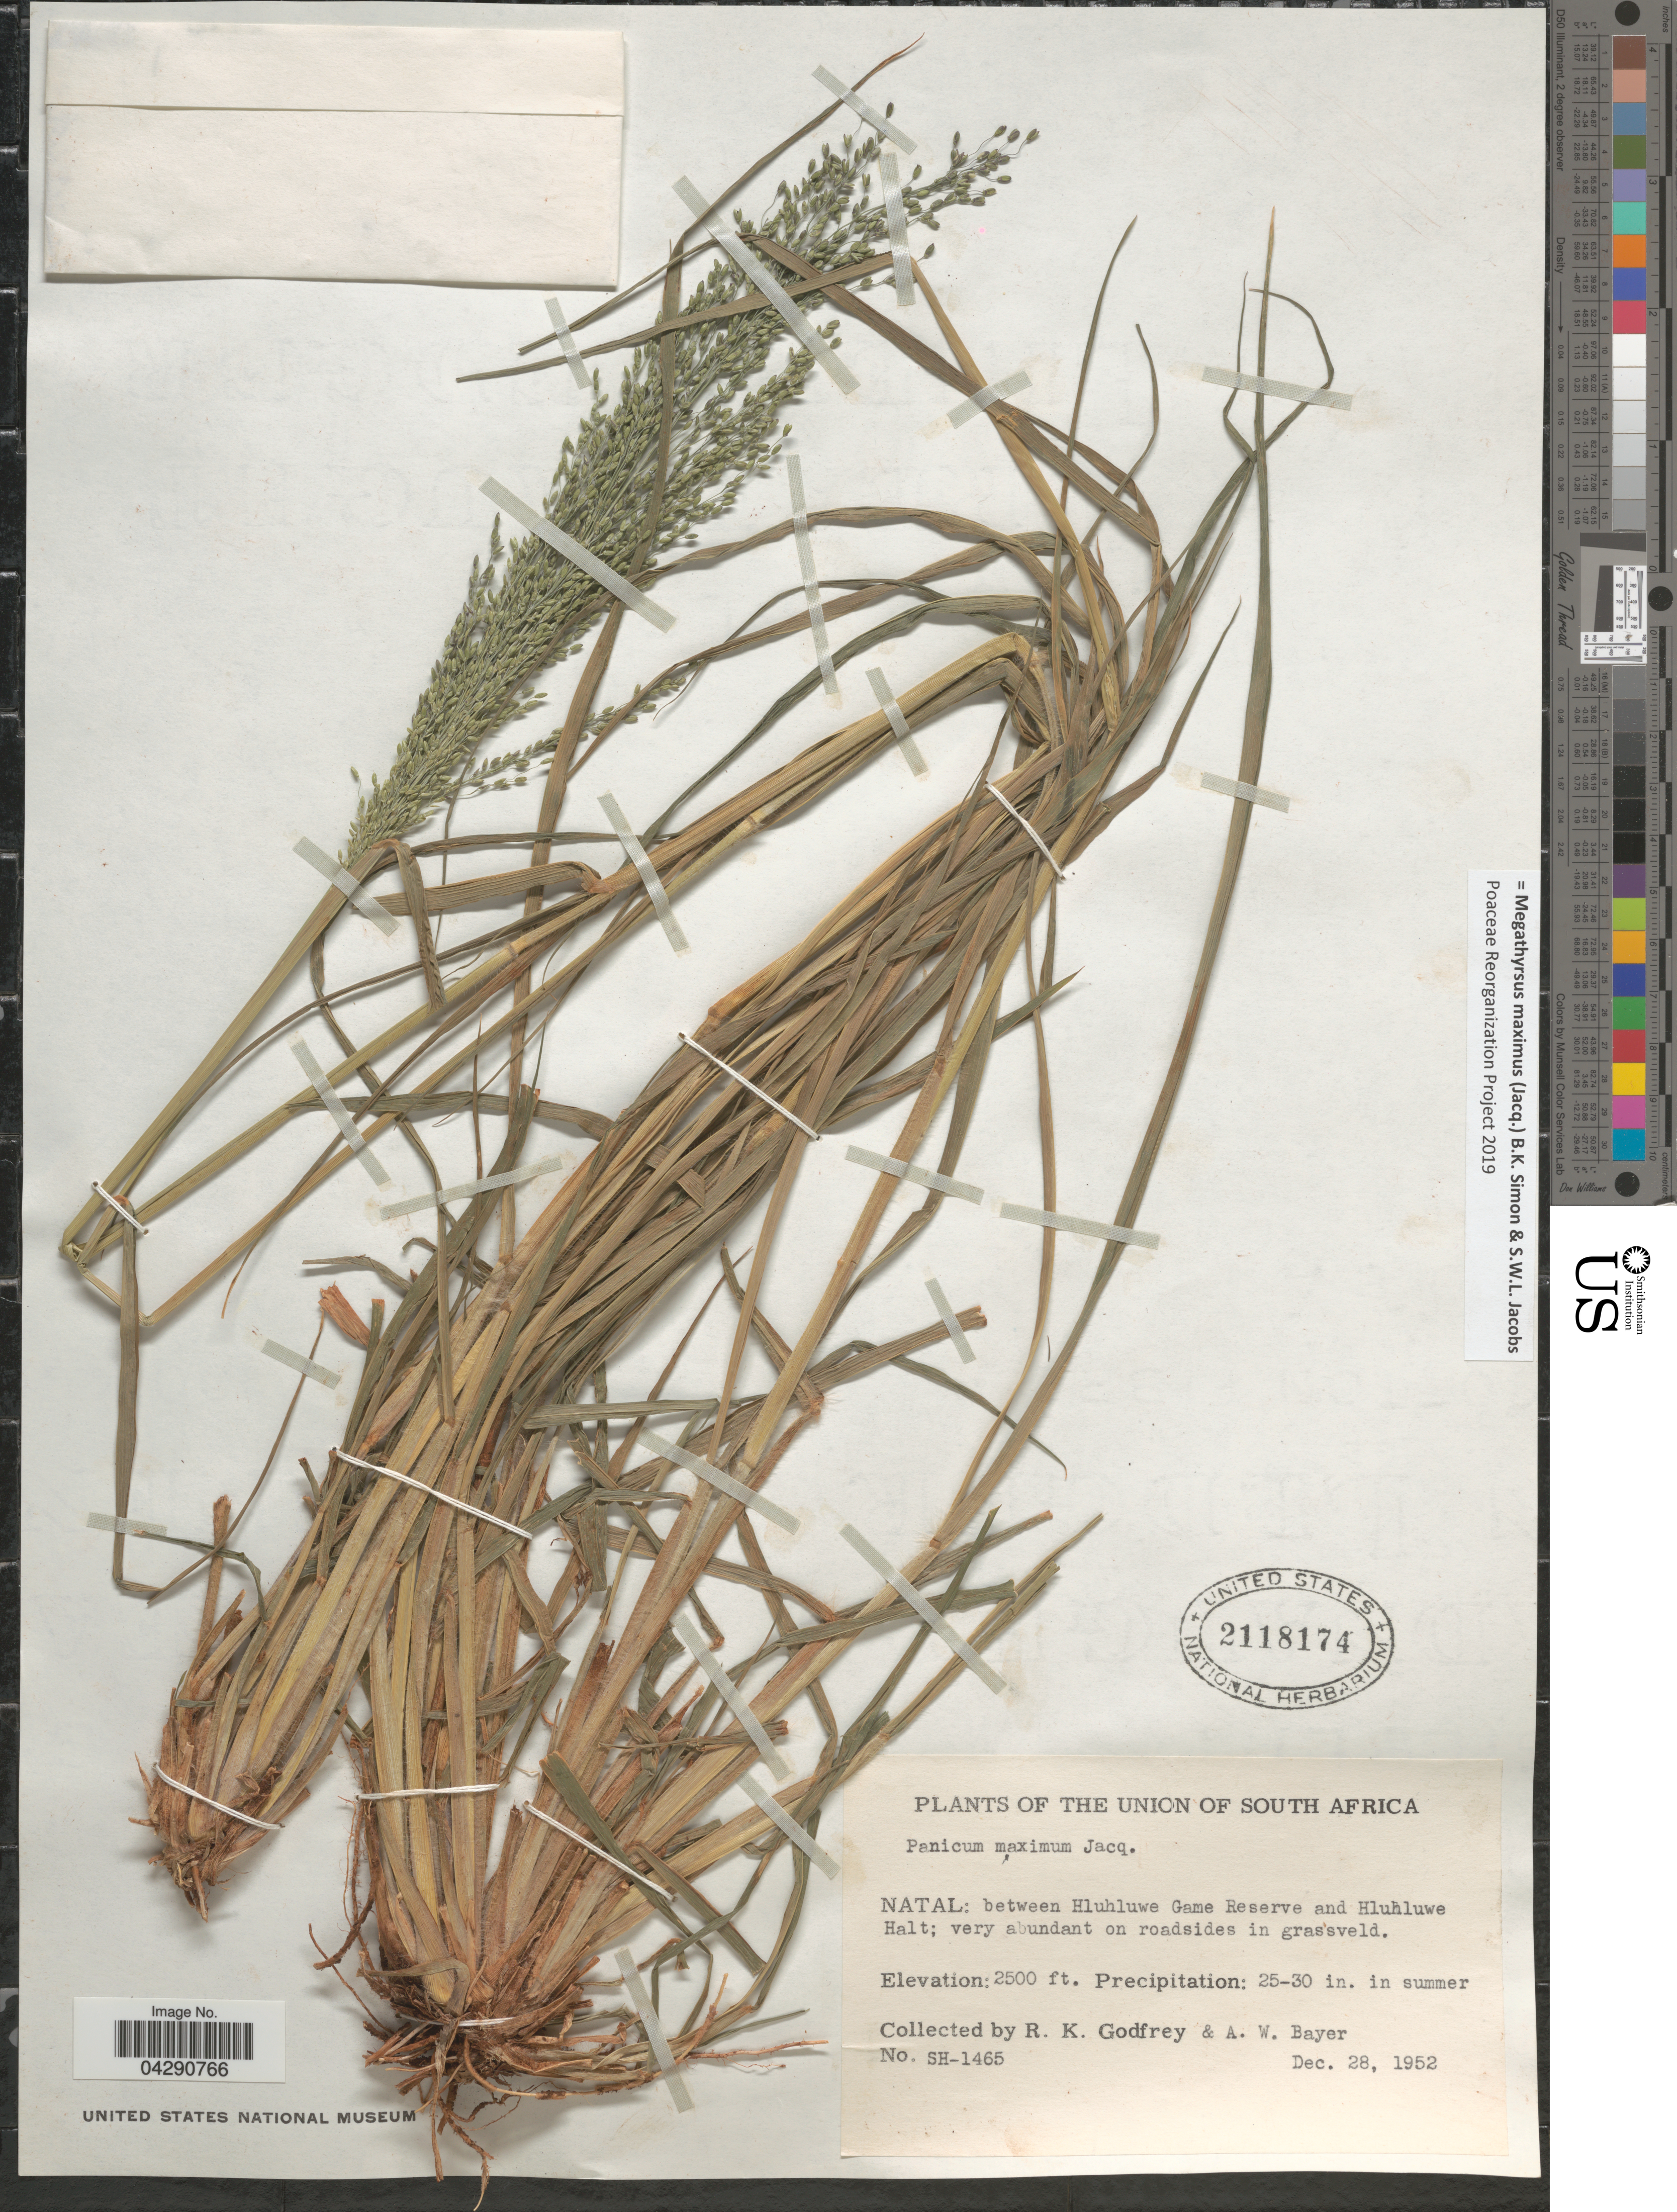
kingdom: Plantae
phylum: Tracheophyta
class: Liliopsida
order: Poales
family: Poaceae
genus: Megathyrsus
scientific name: Megathyrsus maximus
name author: (Jacq.) B.K. Simon & S.W.L. Jacobs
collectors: R. K. Godfrey & A. Bayer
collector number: SH-1465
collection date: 1952-12-28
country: South Africa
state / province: KwaZulu-Natal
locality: The Union of South Africa. Natal: between Hluhluwe Game Reserve and Hluhluwe Halt.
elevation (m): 762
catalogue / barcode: US 2118174